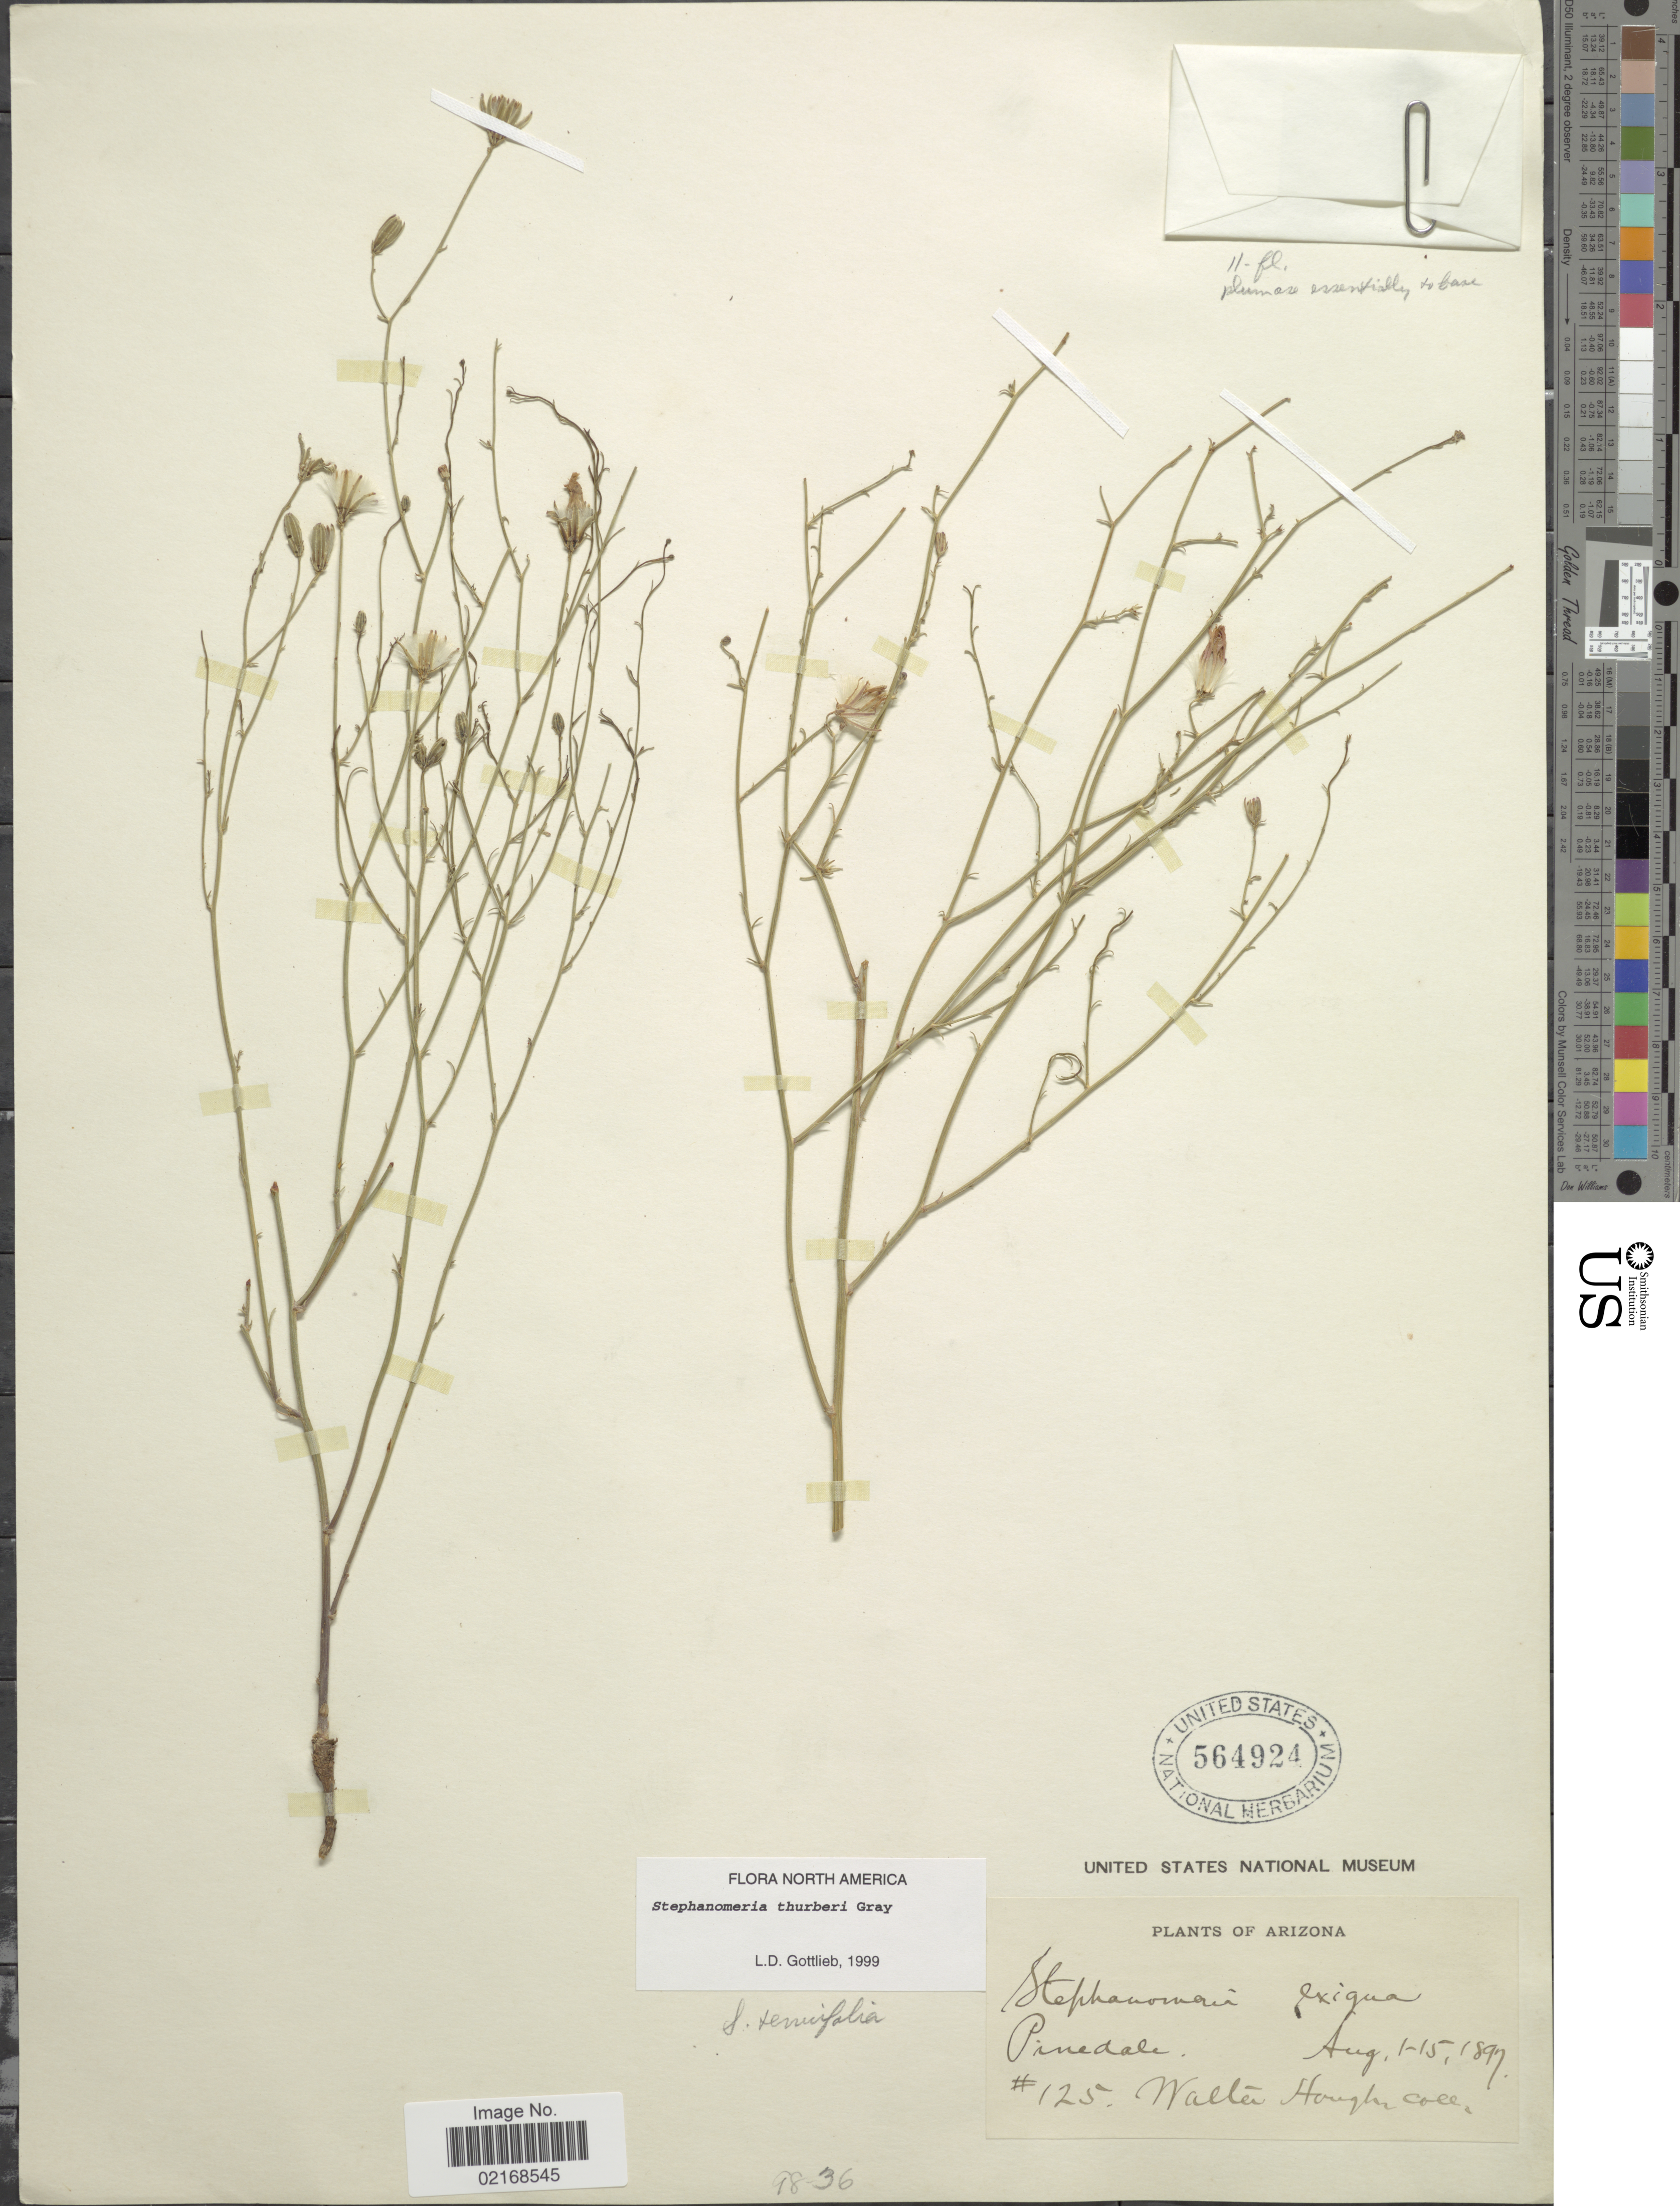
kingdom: Plantae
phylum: Tracheophyta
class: Magnoliopsida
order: Asterales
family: Asteraceae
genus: Stephanomeria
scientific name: Stephanomeria thurberi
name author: A. Gray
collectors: W. Hough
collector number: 125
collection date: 1897-08-01/1897-08-15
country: United States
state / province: Arizona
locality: Pinedale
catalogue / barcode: US 564924